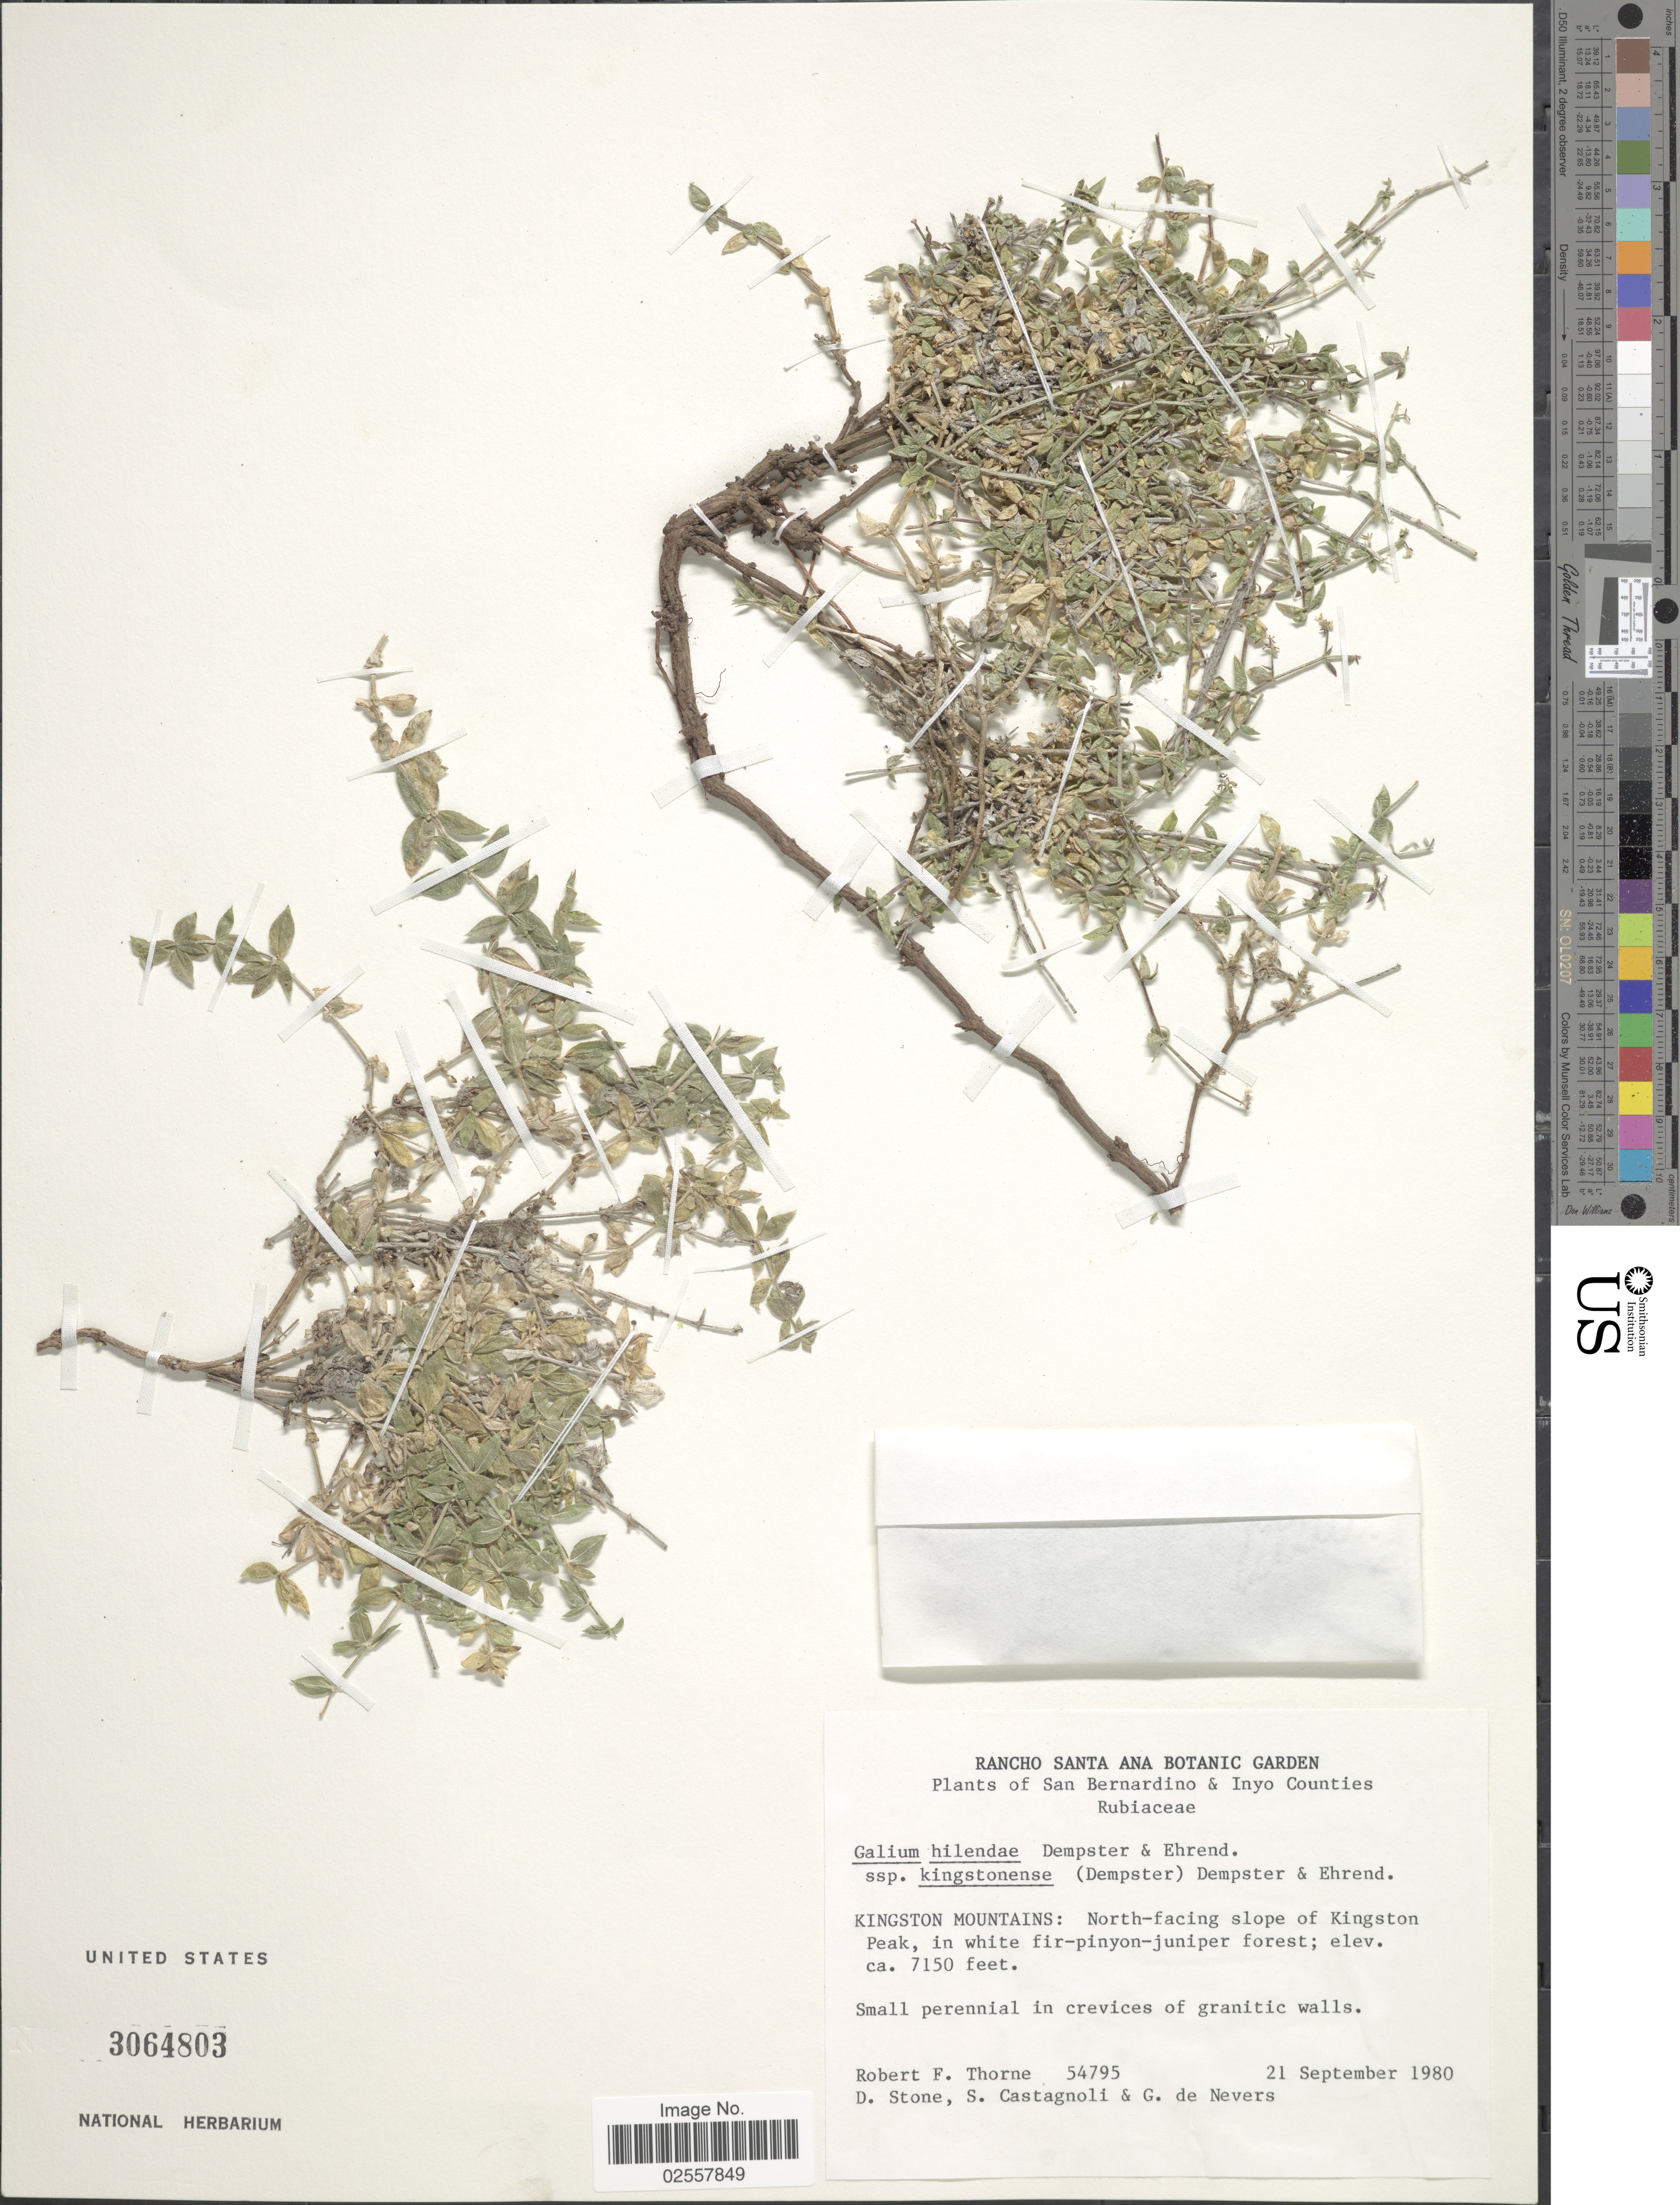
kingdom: Plantae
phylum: Tracheophyta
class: Magnoliopsida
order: Gentianales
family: Rubiaceae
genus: Galium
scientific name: Galium hilendiae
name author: Dempster & Ehrend.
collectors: R. F. Thorne, D. Stone, S. Castagnoli & G. C. de Nevers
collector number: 54795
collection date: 1980-09-21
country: United States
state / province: California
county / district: San Bernardino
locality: San Bernardino & Inyo Counties, Kingston Mountains: North-facing slope of Kingston Peak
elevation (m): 2179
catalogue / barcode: US 3064803